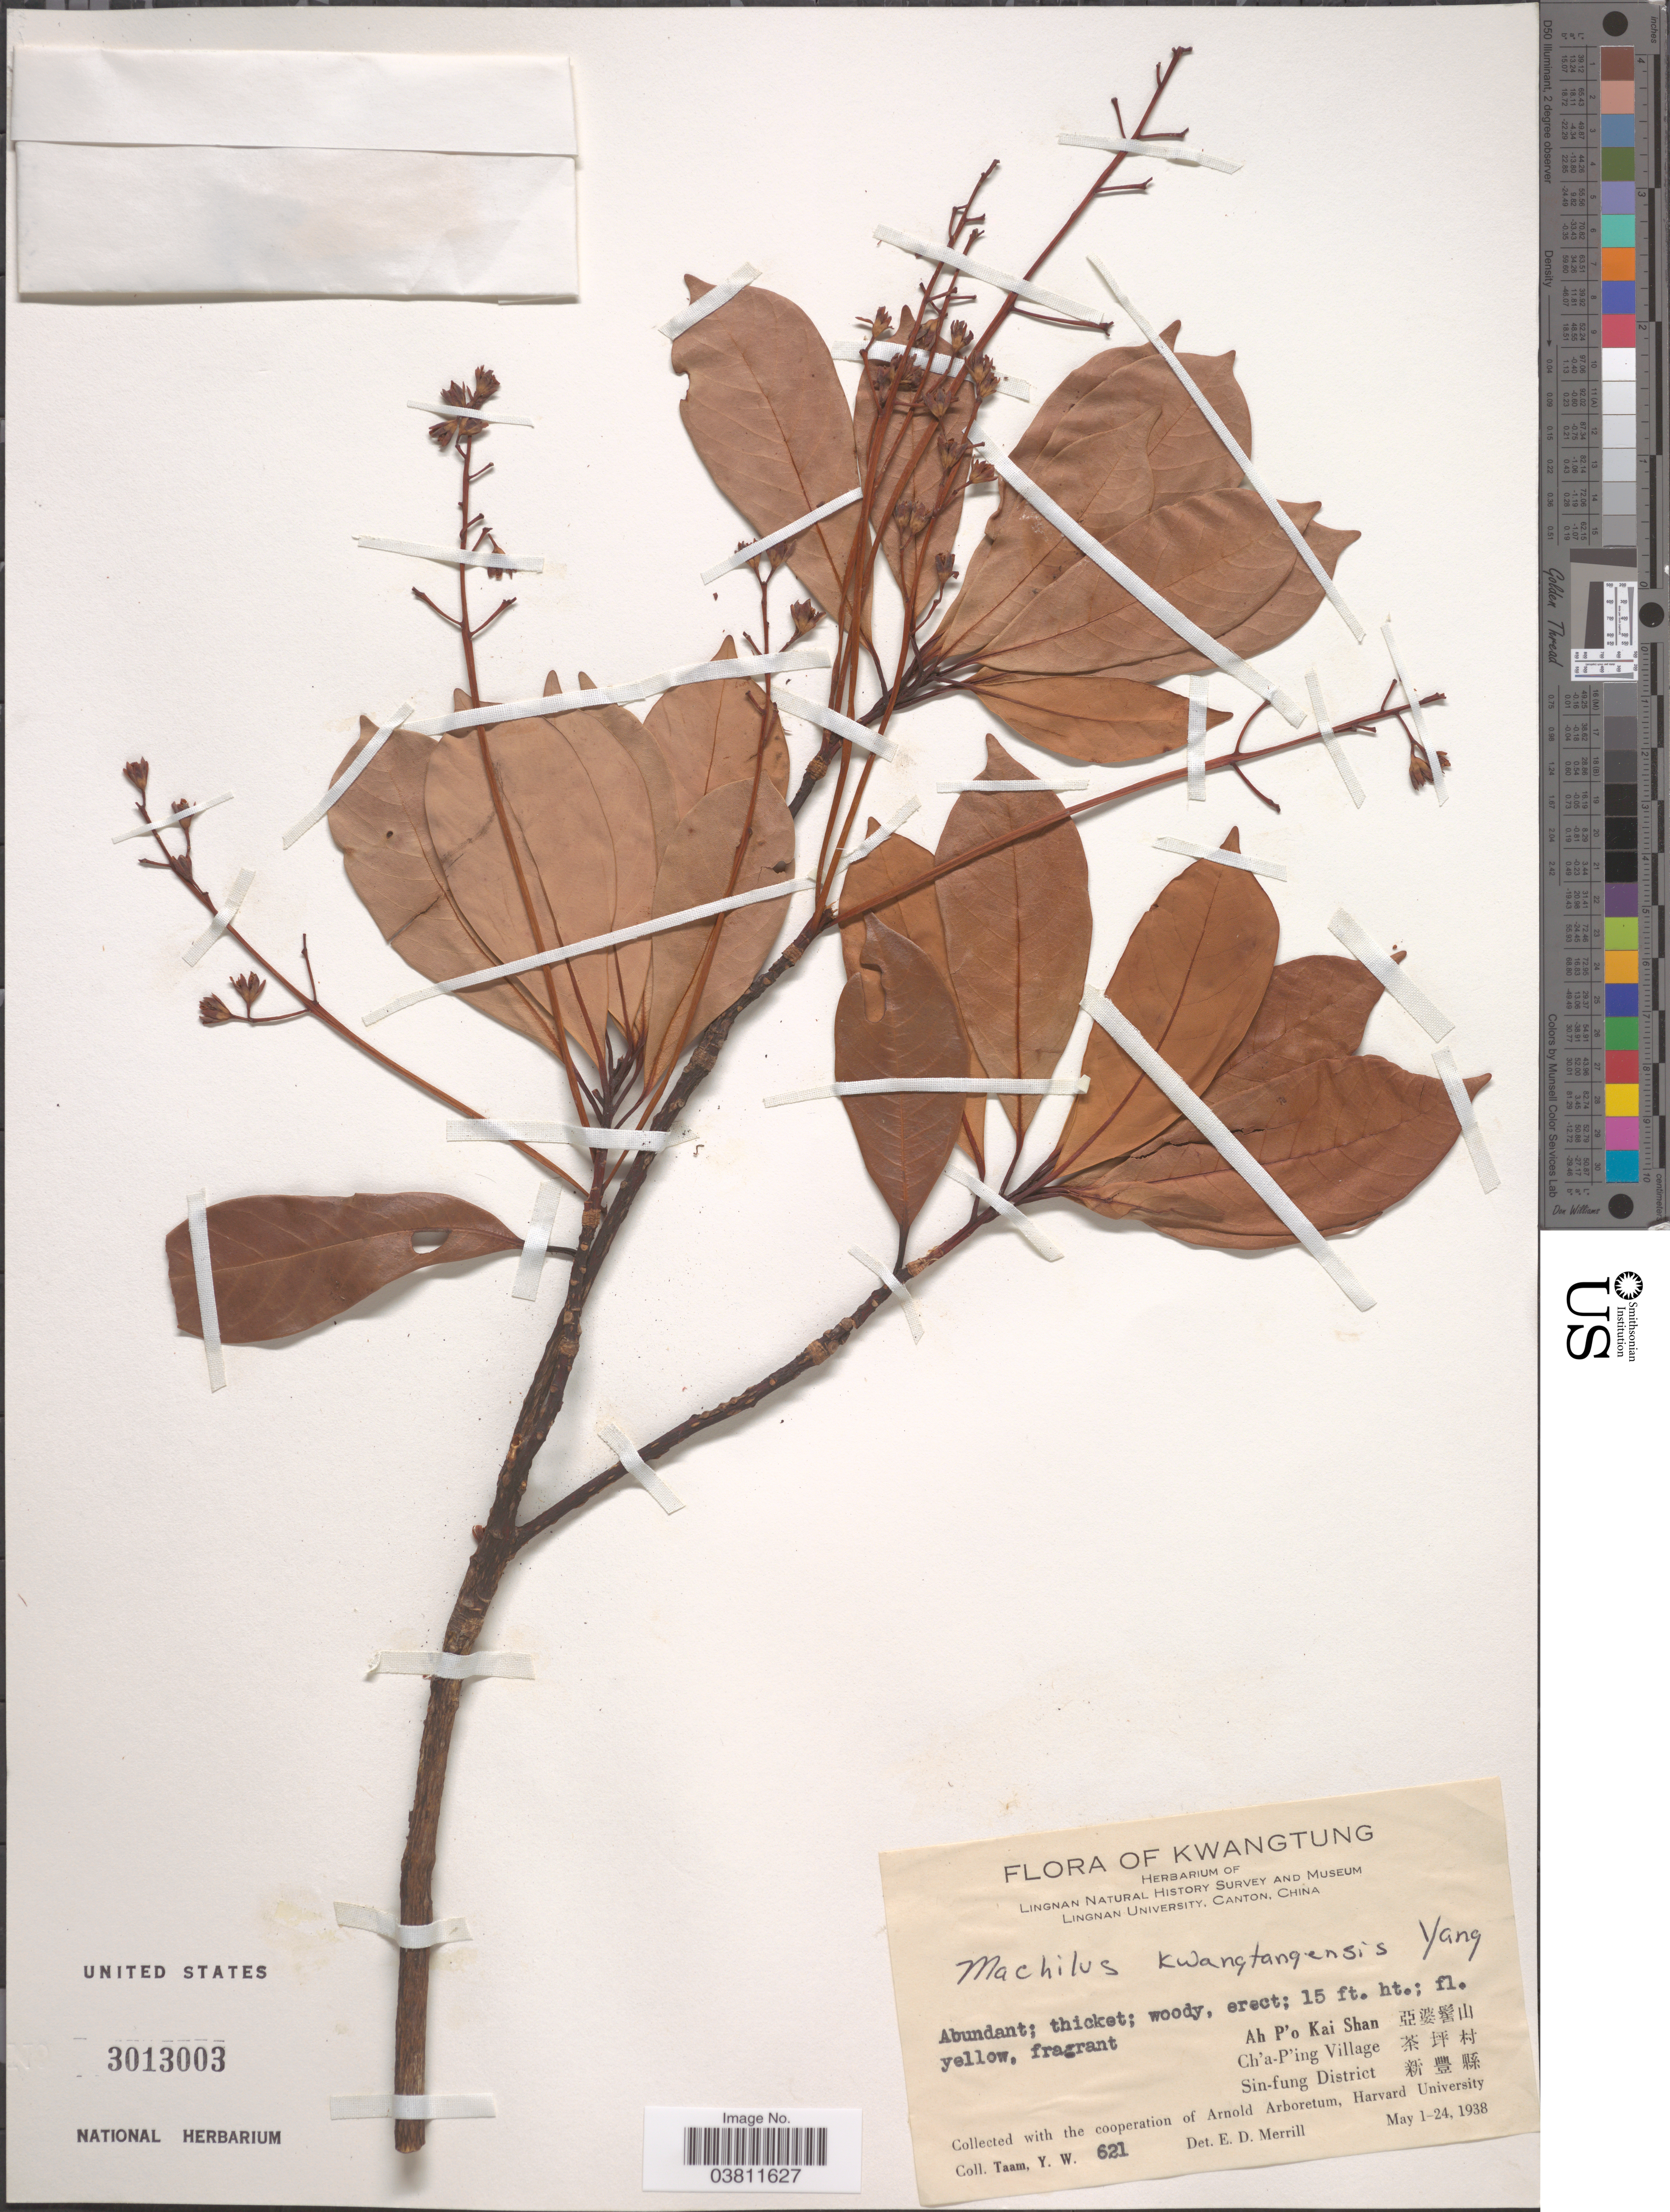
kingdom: Plantae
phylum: Tracheophyta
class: Magnoliopsida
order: Laurales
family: Lauraceae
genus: Machilus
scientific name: Machilus kwangtungensis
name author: Y.C. Yang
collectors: Y. W. Taam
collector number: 621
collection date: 1938-05-01/1938-05-24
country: China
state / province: Guangdong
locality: Kwangtung. Ah P'o Kai Shan X. Ch'a-P'ing Village X. Sin-fung District X.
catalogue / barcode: US 3013003